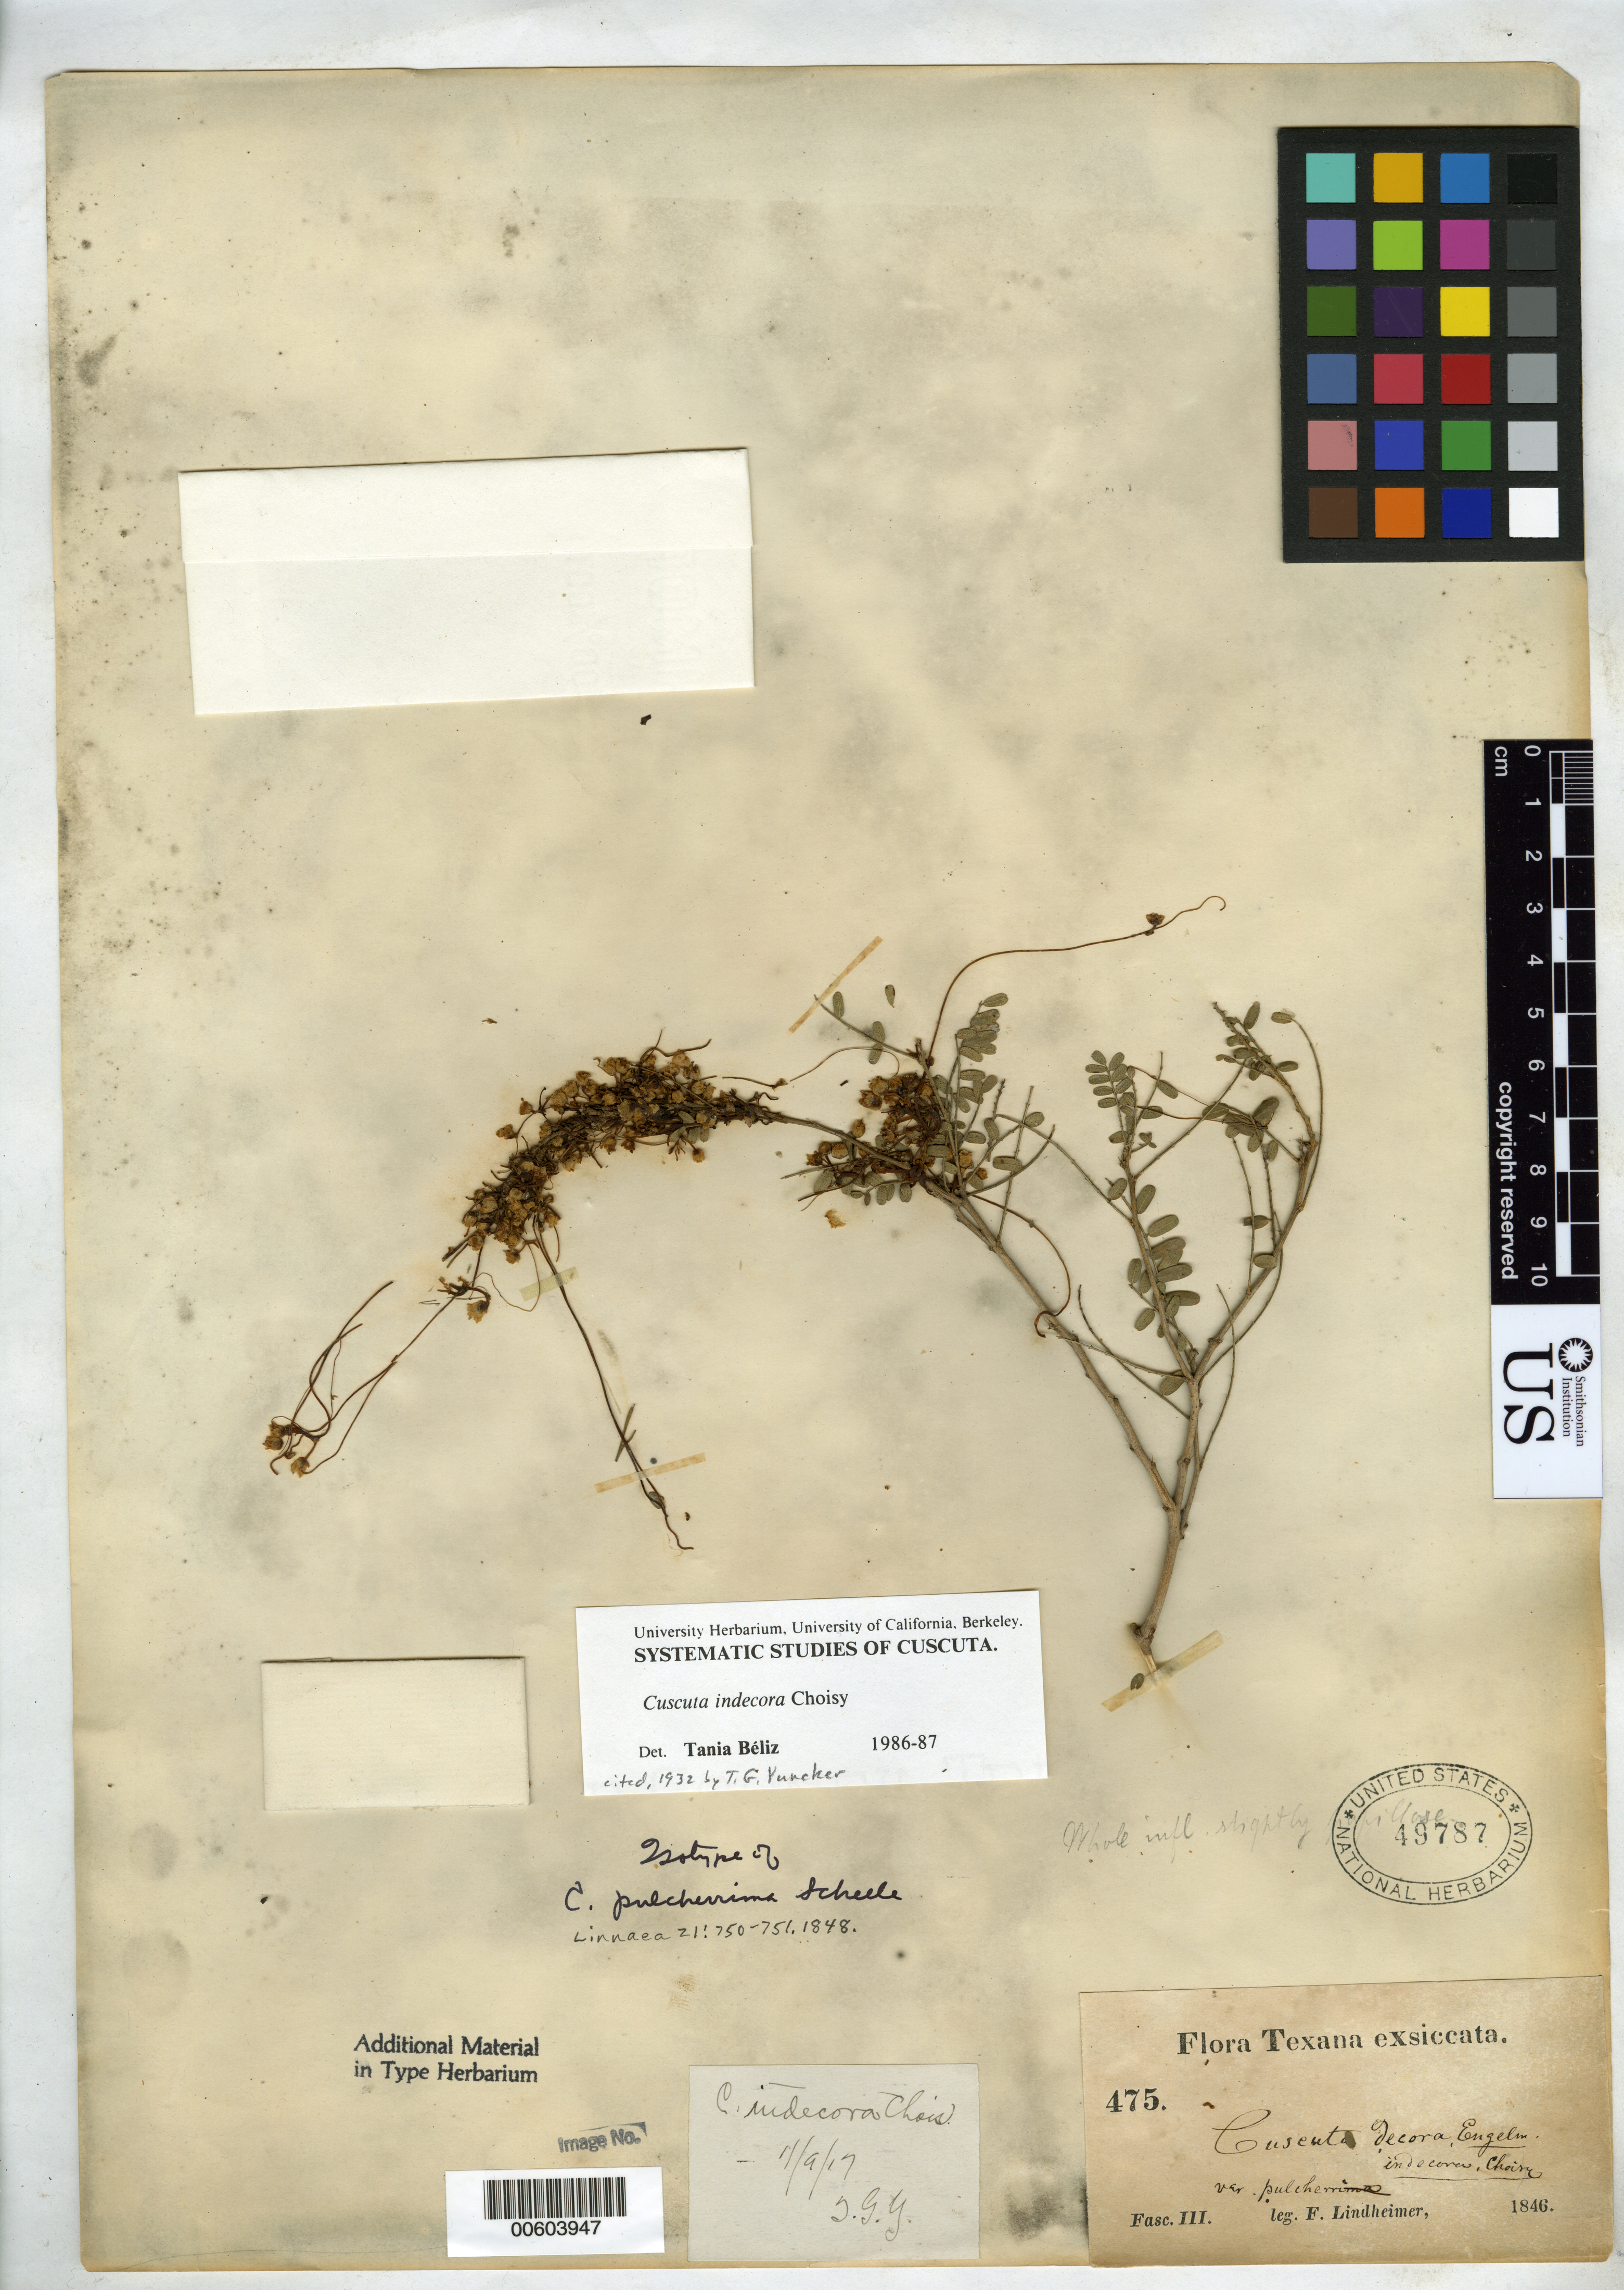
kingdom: Plantae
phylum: Tracheophyta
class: Magnoliopsida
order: Solanales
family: Convolvulaceae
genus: Cuscuta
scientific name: Cuscuta pulcherrima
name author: Scheele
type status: Isosyntype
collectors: F. J. Lindheimer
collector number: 475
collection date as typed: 1846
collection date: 1846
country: United States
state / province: Texas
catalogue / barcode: US 49787